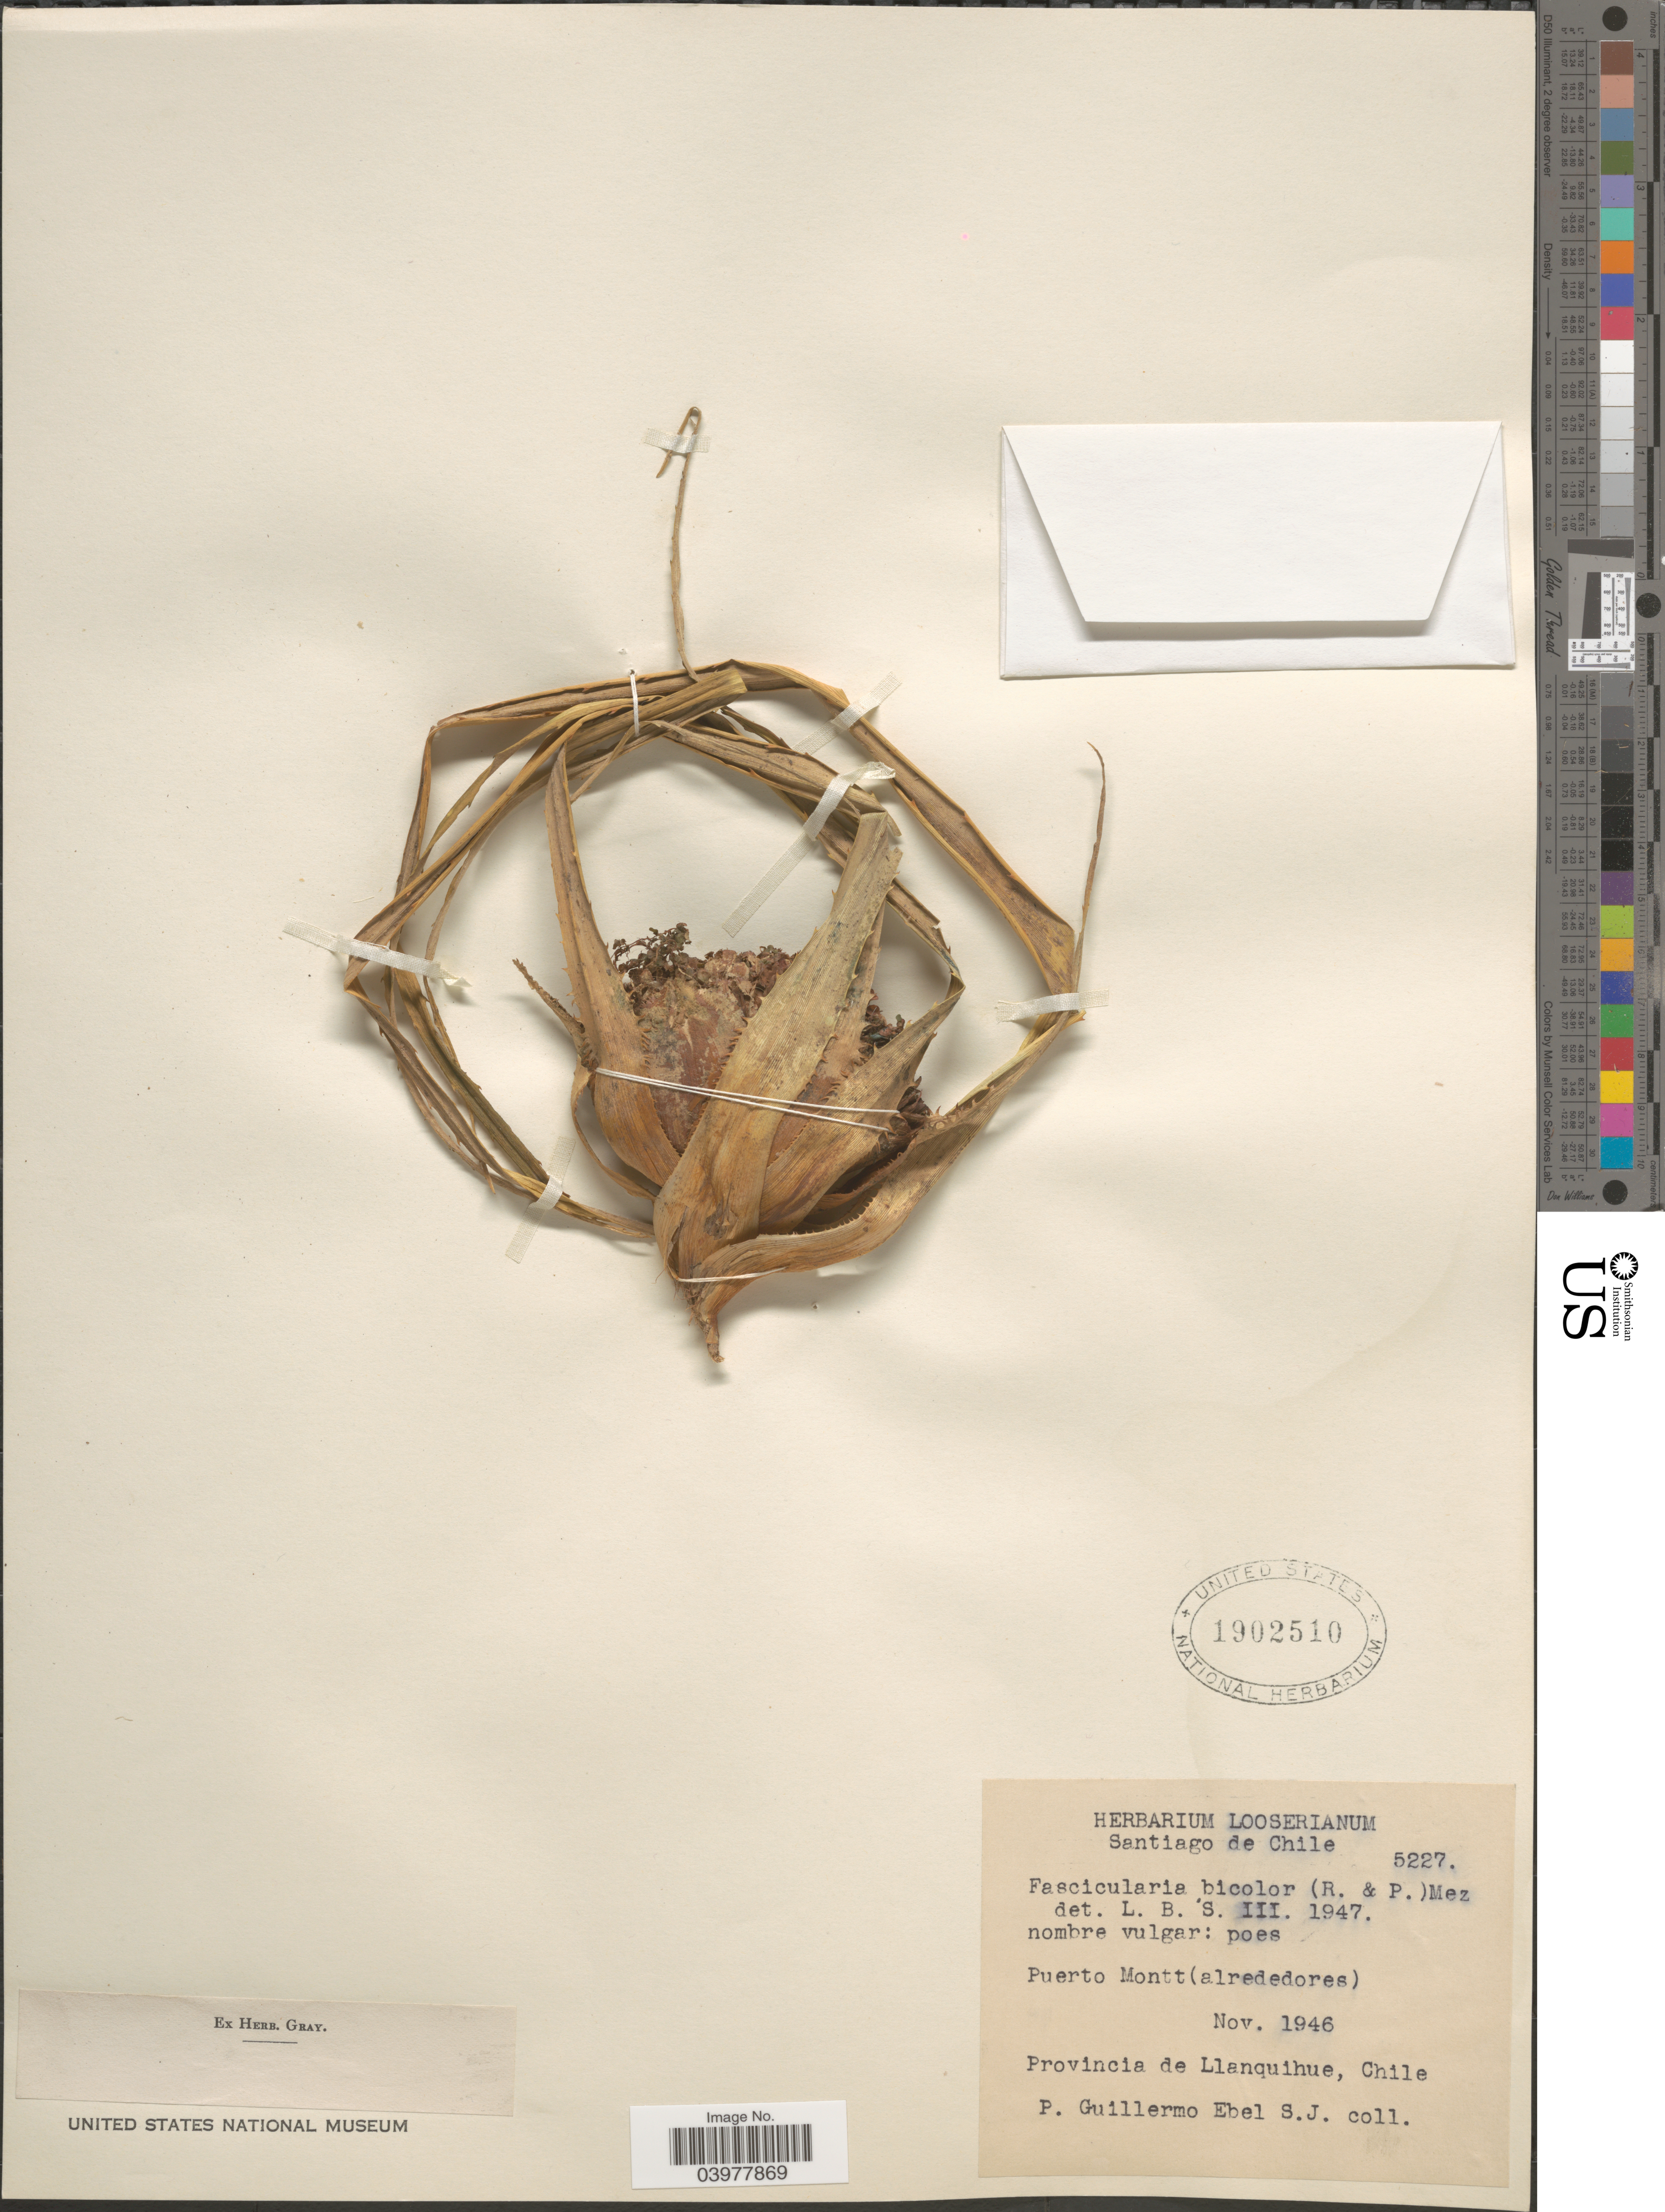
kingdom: Plantae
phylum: Tracheophyta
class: Liliopsida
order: Poales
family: Bromeliaceae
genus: Fascicularia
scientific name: Fascicularia bicolor subsp. bicolor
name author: (Ruiz & Pav.) Mez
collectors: P. Ebel S. J.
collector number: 5227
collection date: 1946-11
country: Chile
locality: Santiago de Chile. Puerto Montt(alrededores). Provincia de Llanquihue.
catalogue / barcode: US 1902510